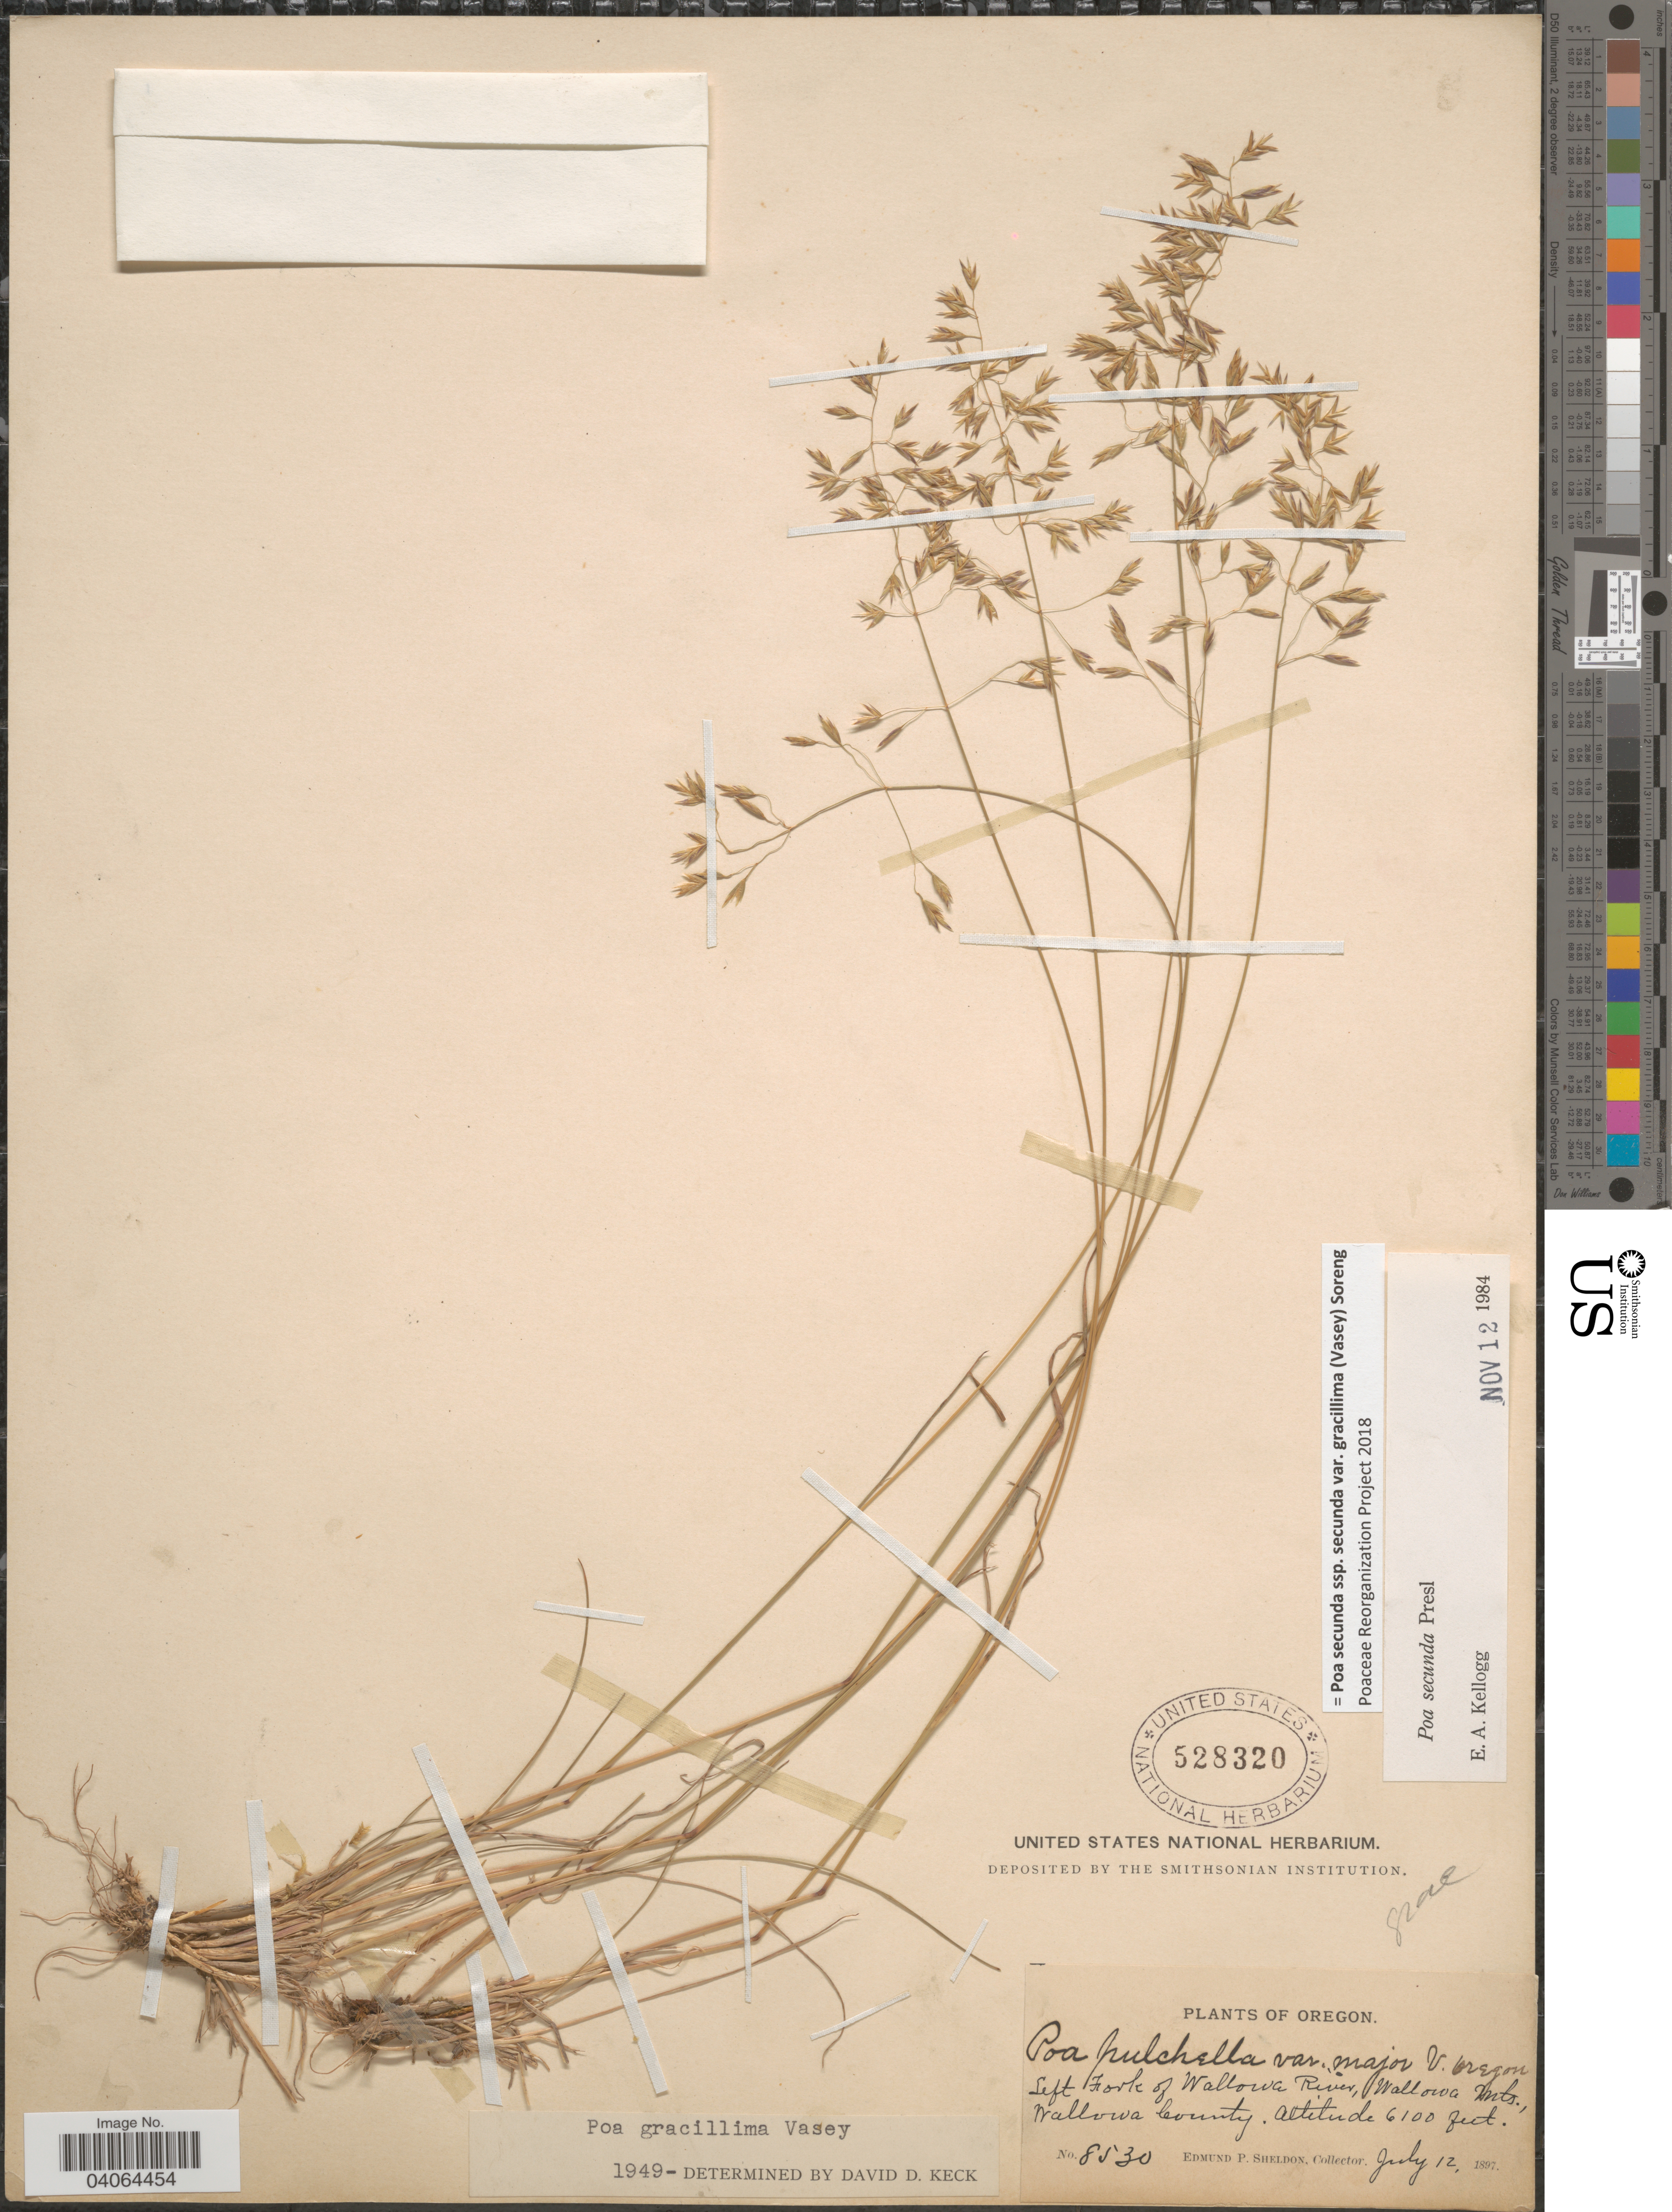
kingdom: Plantae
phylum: Tracheophyta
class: Liliopsida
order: Poales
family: Poaceae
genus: Poa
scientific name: Poa secunda subsp. secunda var. gracillima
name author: (Vasey) Soreng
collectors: E. P. Sheldon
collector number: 8530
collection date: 1897-07-12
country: United States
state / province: Oregon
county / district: Wallowa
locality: Left Fork of Wallowa River, Wallowa Mts., Wallowa County.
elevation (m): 1859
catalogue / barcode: US 528320